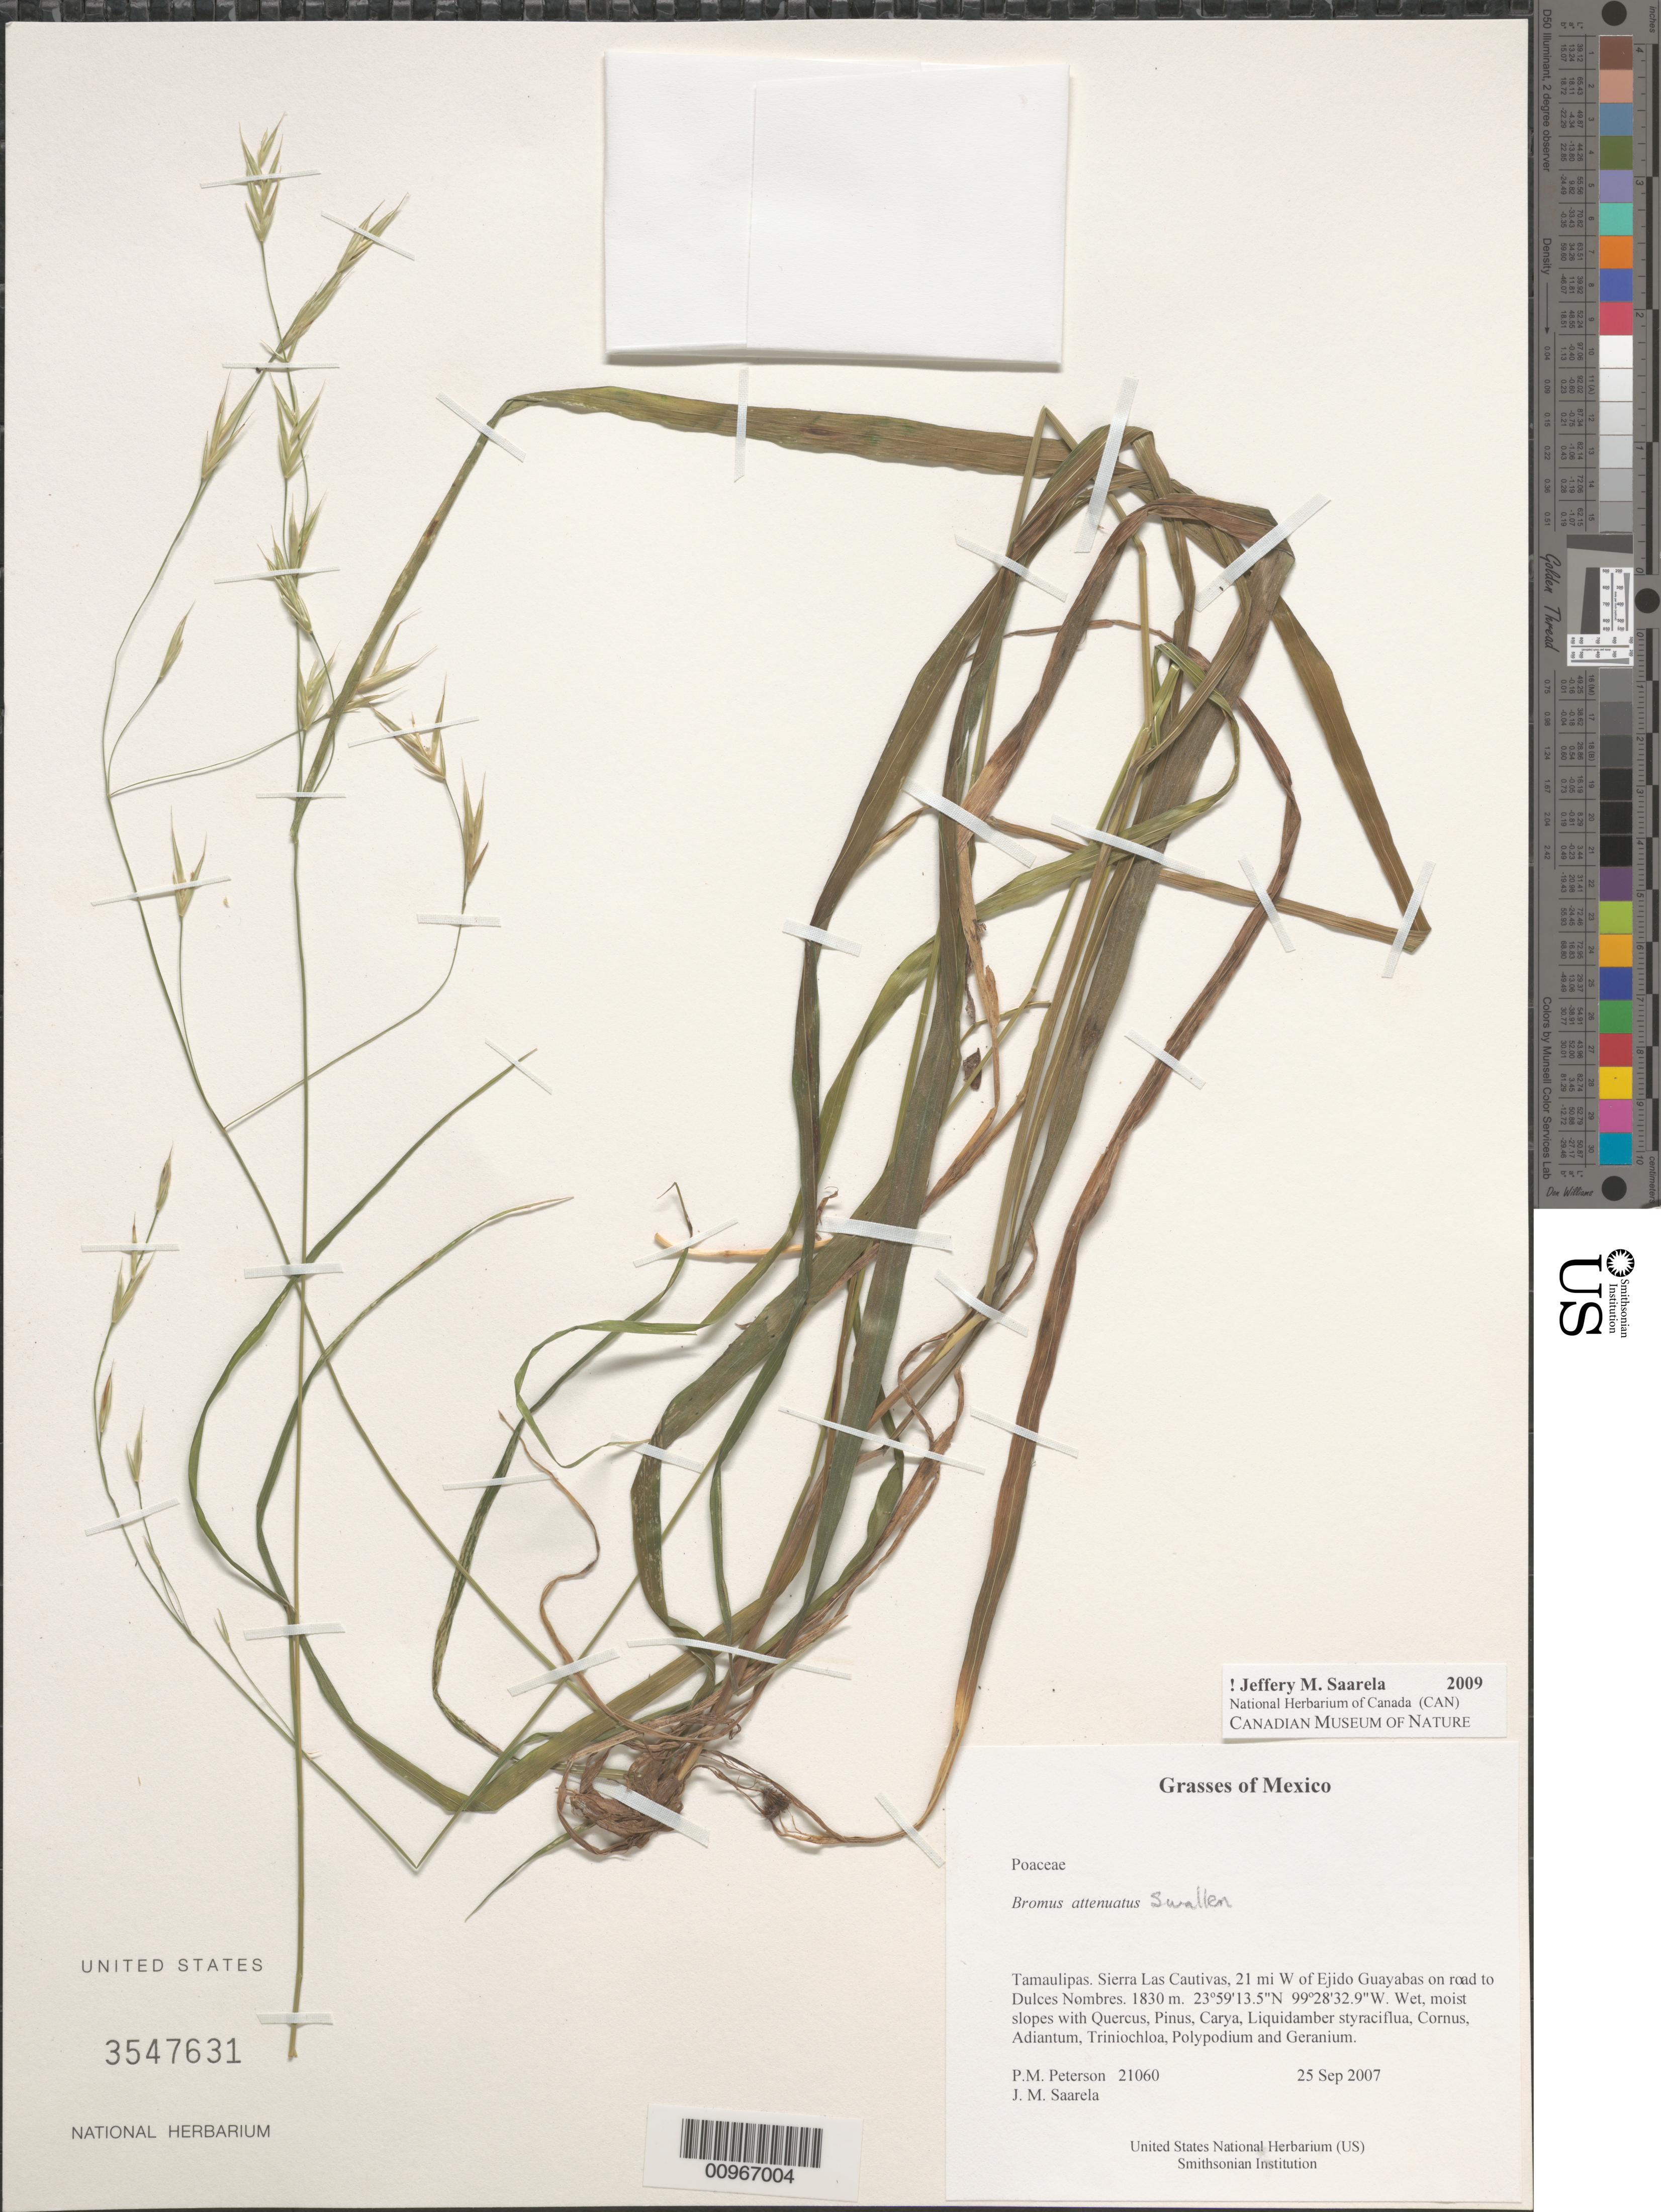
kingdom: Plantae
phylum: Tracheophyta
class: Liliopsida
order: Poales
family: Poaceae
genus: Bromus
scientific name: Bromus attenuatus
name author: Swallen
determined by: Saarela, J. M., (CAN), Canadian Museum of Nature (CANADA)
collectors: P. M. Peterson & J. Saarela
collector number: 21060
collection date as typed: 25 Sep 2007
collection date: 2007-09-25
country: Mexico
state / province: Tamaulipas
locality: Sierra Las Cautivas, 21 mi W of Ejido Guayabas on road to Dulces Nombres.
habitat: Wet, moist slopes with Quercus, Pinus, Carya, Liquidamber styraciflua, Cornus, Adiantum, Triniochloa, Polypodium and Geranium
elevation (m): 1830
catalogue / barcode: US 3547631